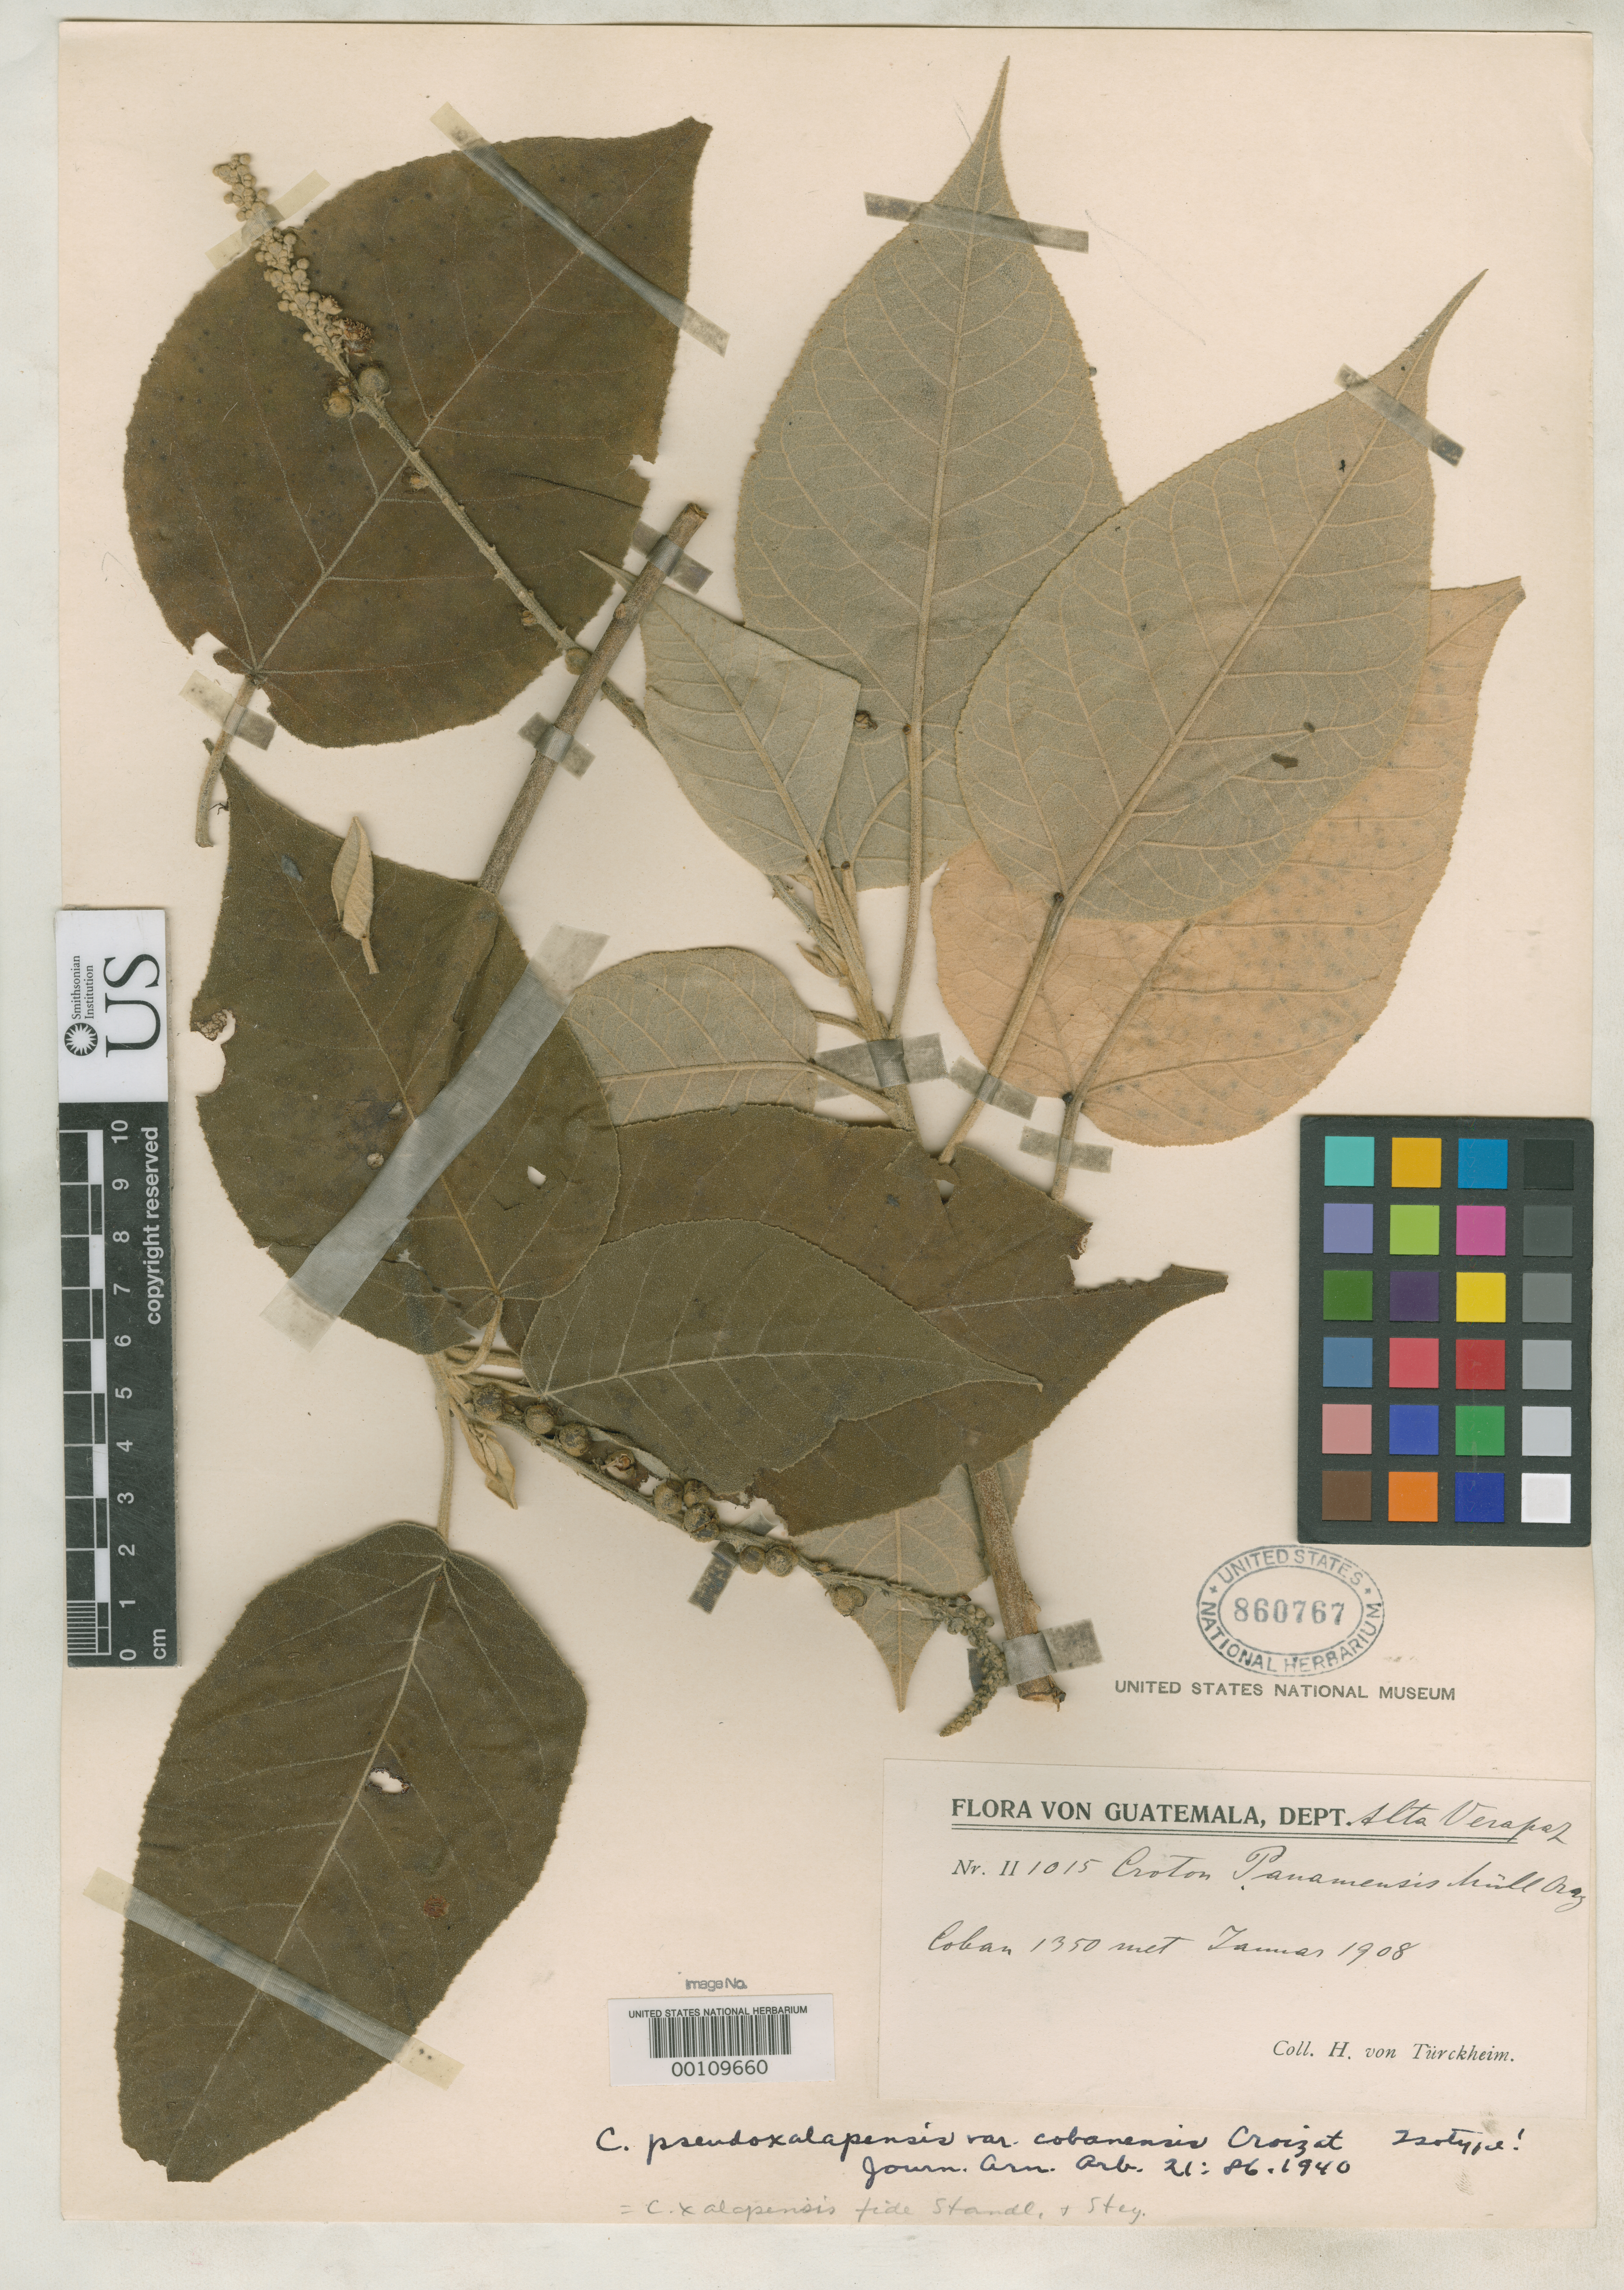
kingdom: Plantae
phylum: Tracheophyta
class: Magnoliopsida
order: Malpighiales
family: Euphorbiaceae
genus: Croton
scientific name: Croton pseudoxalapensis var. cobanensis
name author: Croizat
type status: Isotype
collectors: H. von Türckheim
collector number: II 1908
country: Guatemala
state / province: Alta Verapaz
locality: Cobán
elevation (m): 1350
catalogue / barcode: US 860767